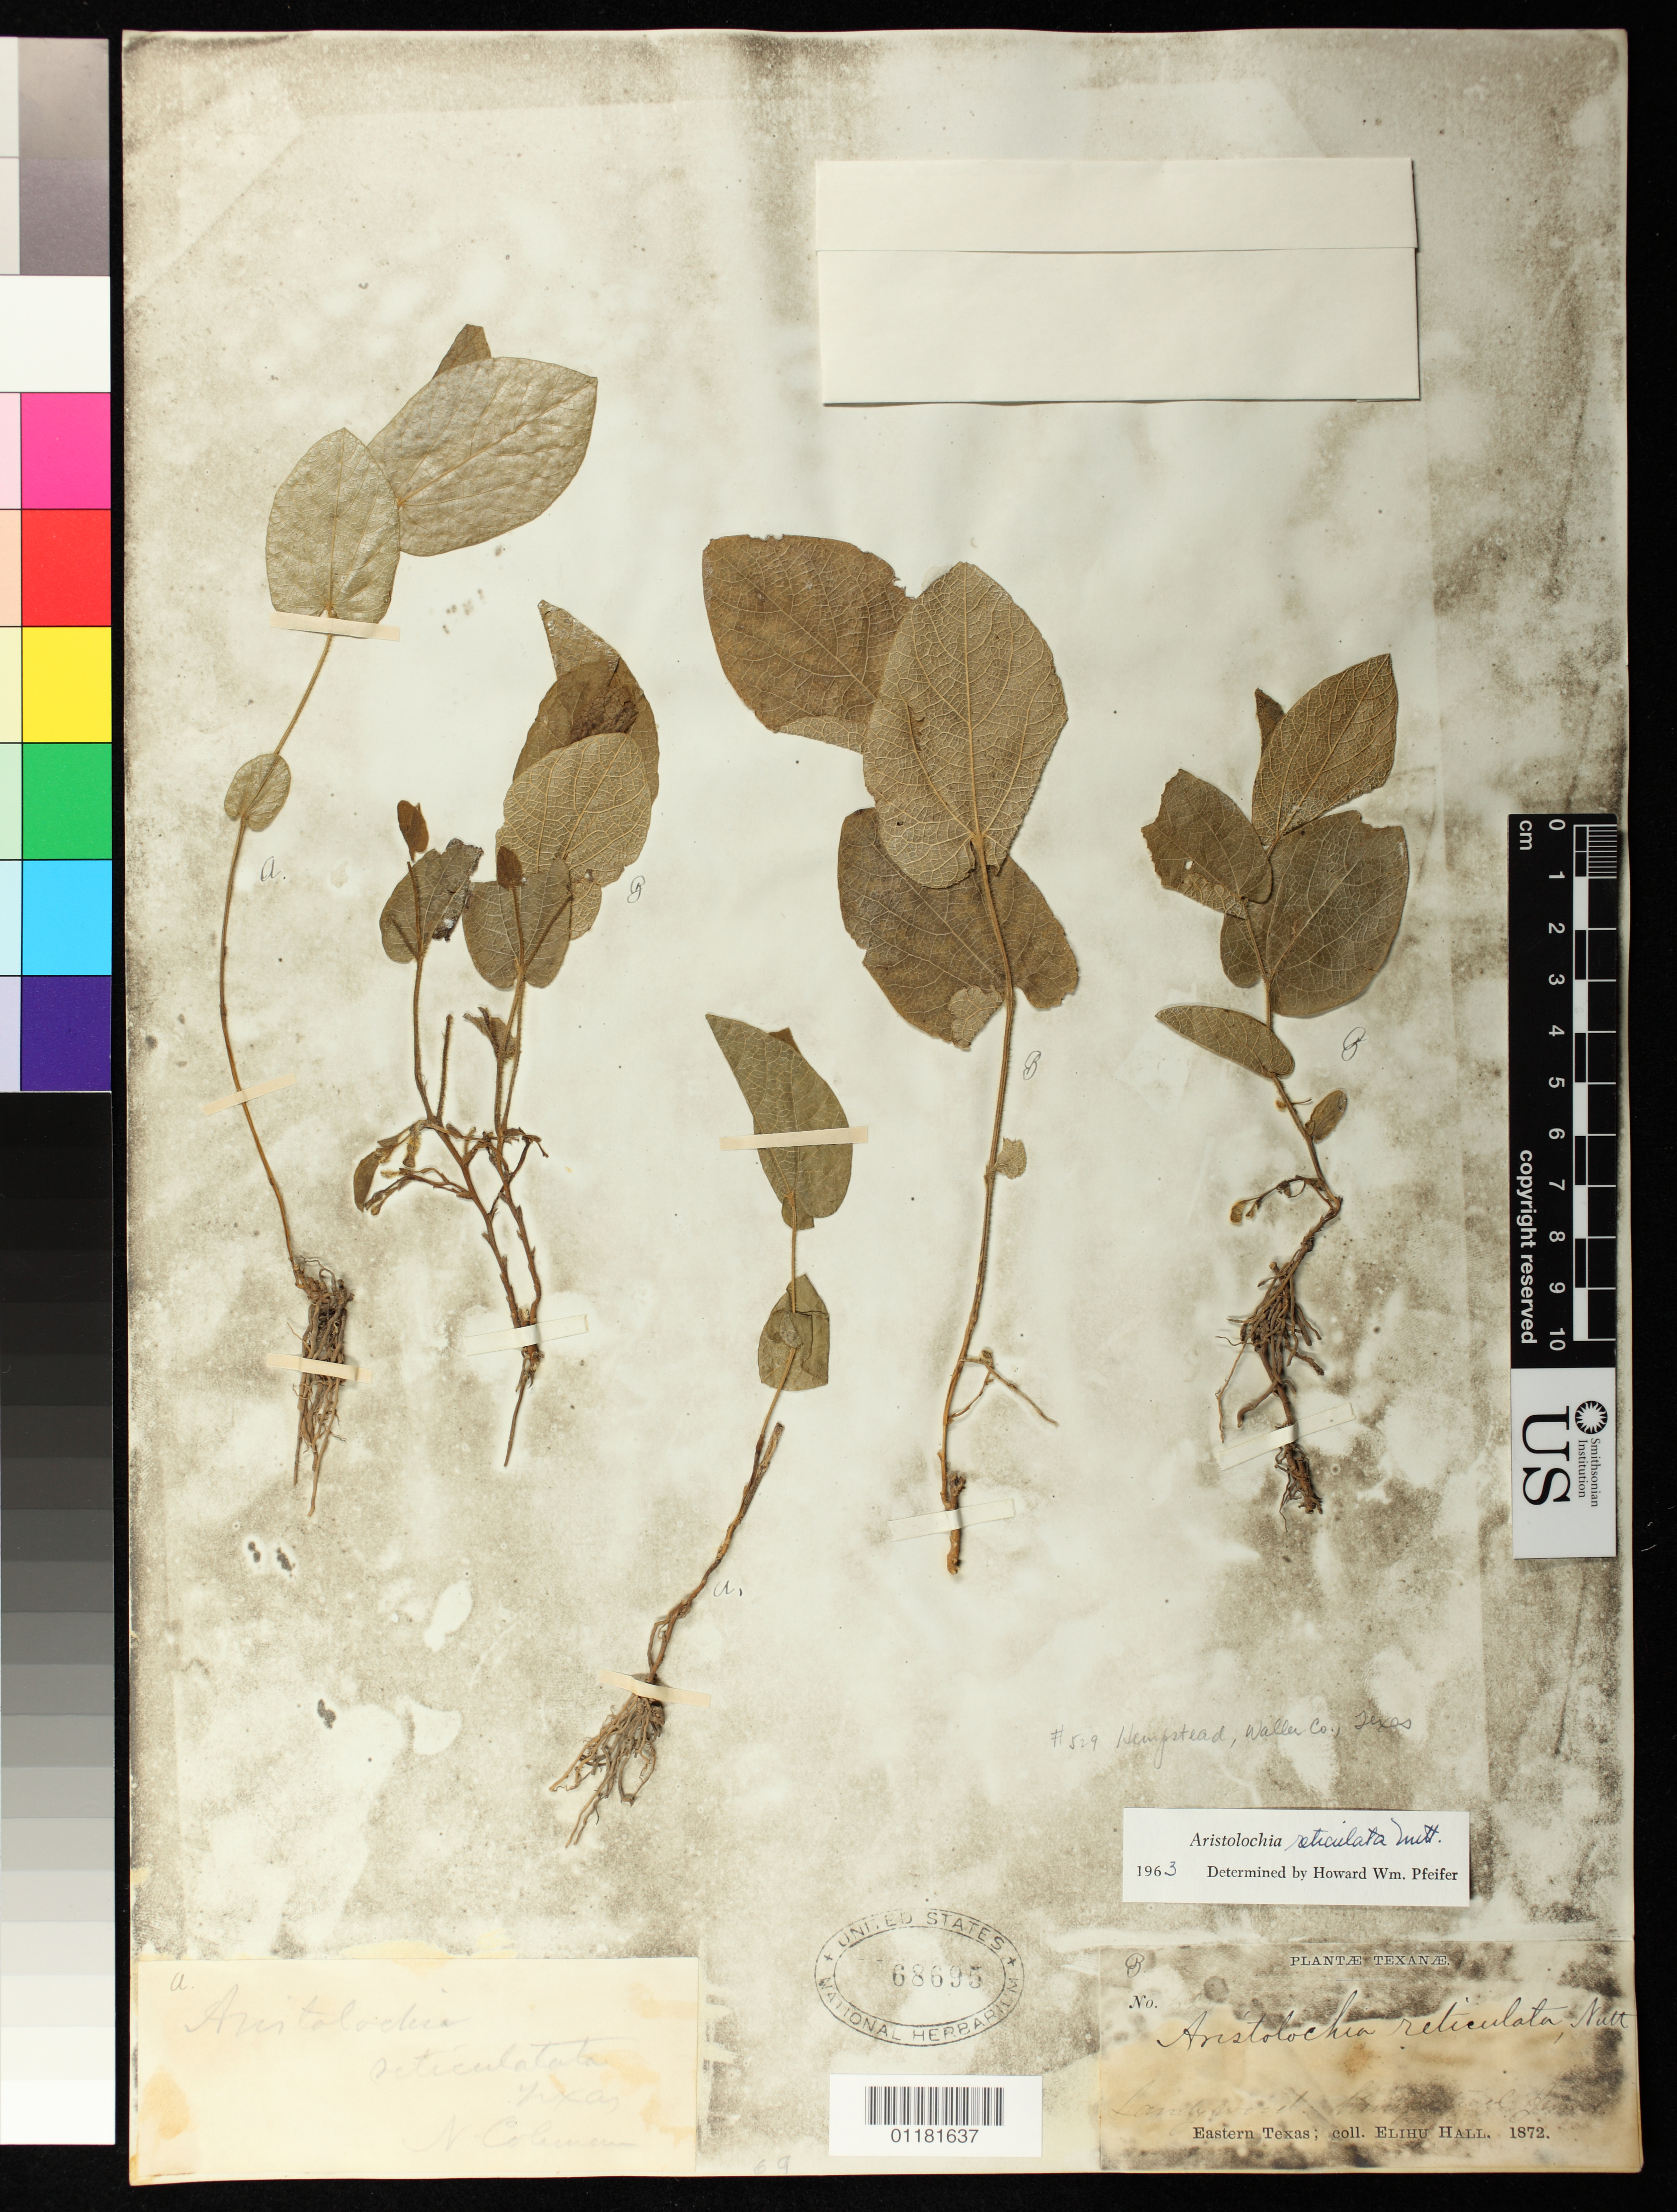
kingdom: Plantae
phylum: Tracheophyta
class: Magnoliopsida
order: Piperales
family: Aristolochiaceae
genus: Aristolochia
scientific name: Aristolochia reticulata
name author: Nutt.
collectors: E. Hall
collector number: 529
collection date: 1872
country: United States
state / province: Texas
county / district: Waller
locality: Hampstead, Waller County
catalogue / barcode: US 68695